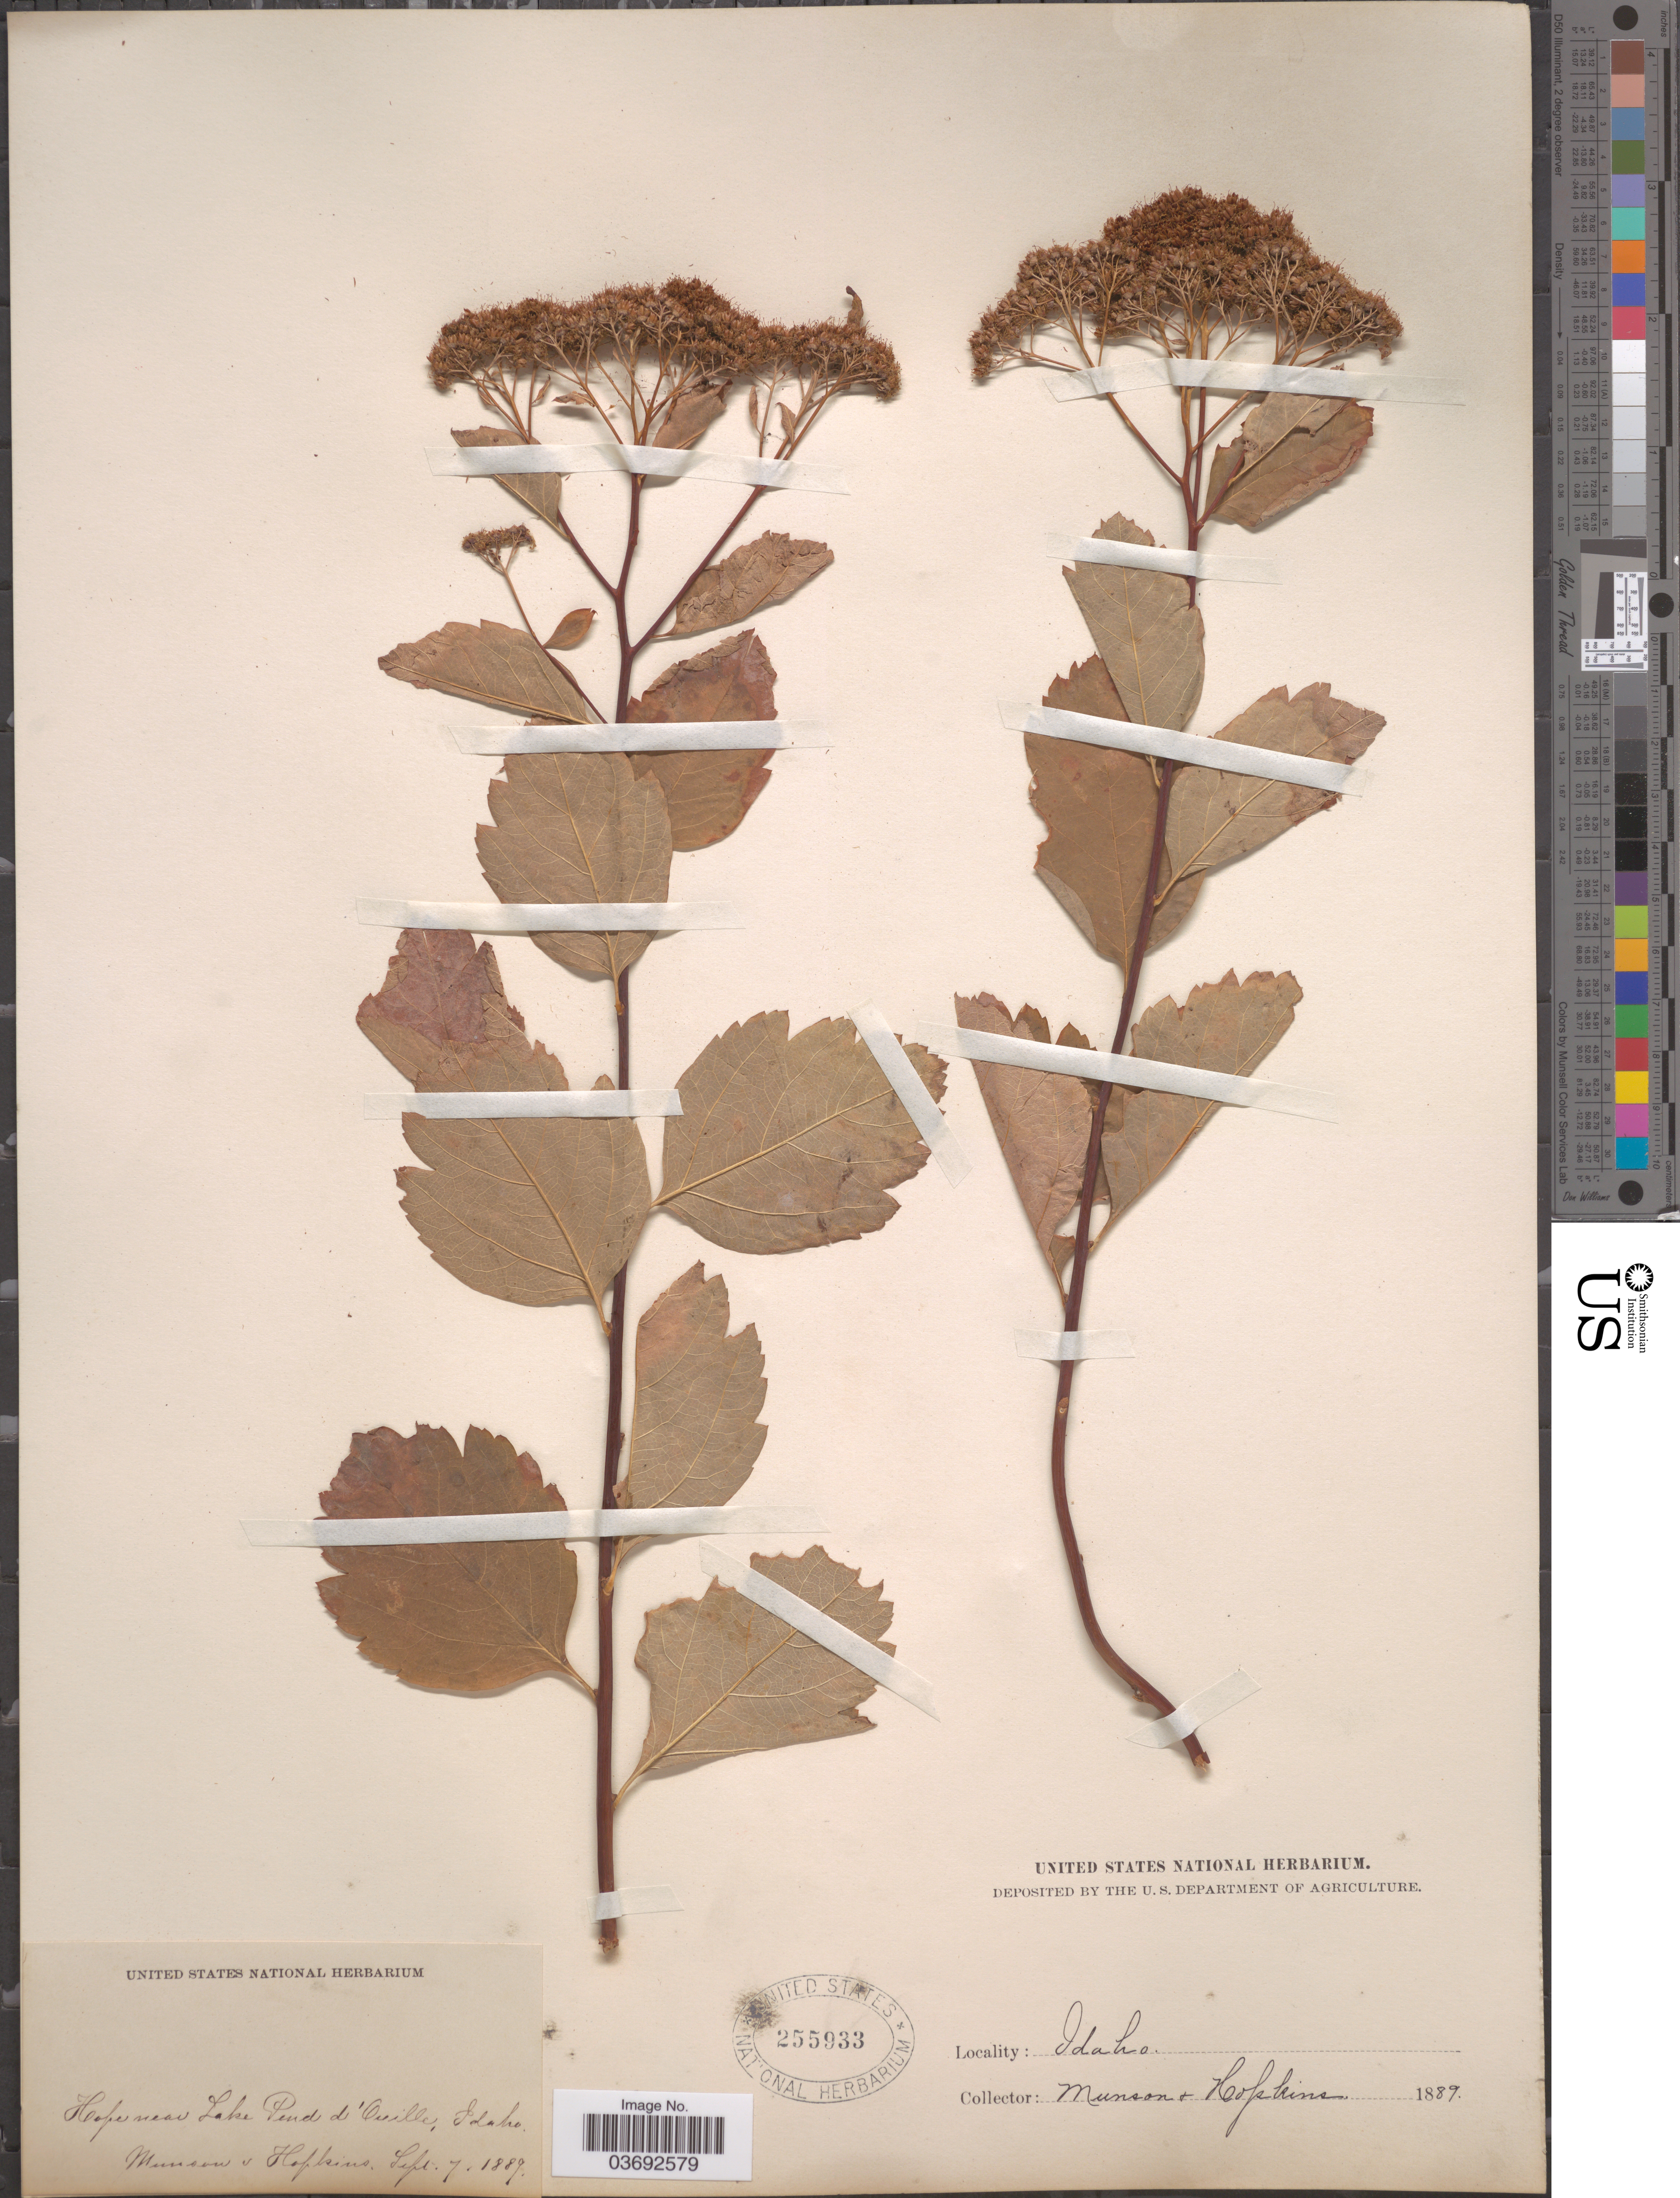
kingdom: Plantae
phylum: Tracheophyta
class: Magnoliopsida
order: Rosales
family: Rosaceae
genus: Spiraea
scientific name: Spiraea lucida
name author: Douglas ex Greene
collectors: -. Munson & -- Hopkins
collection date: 1889-09-07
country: United States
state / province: Idaho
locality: Hope near Lake Pend d'Oreille.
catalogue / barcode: US 255933